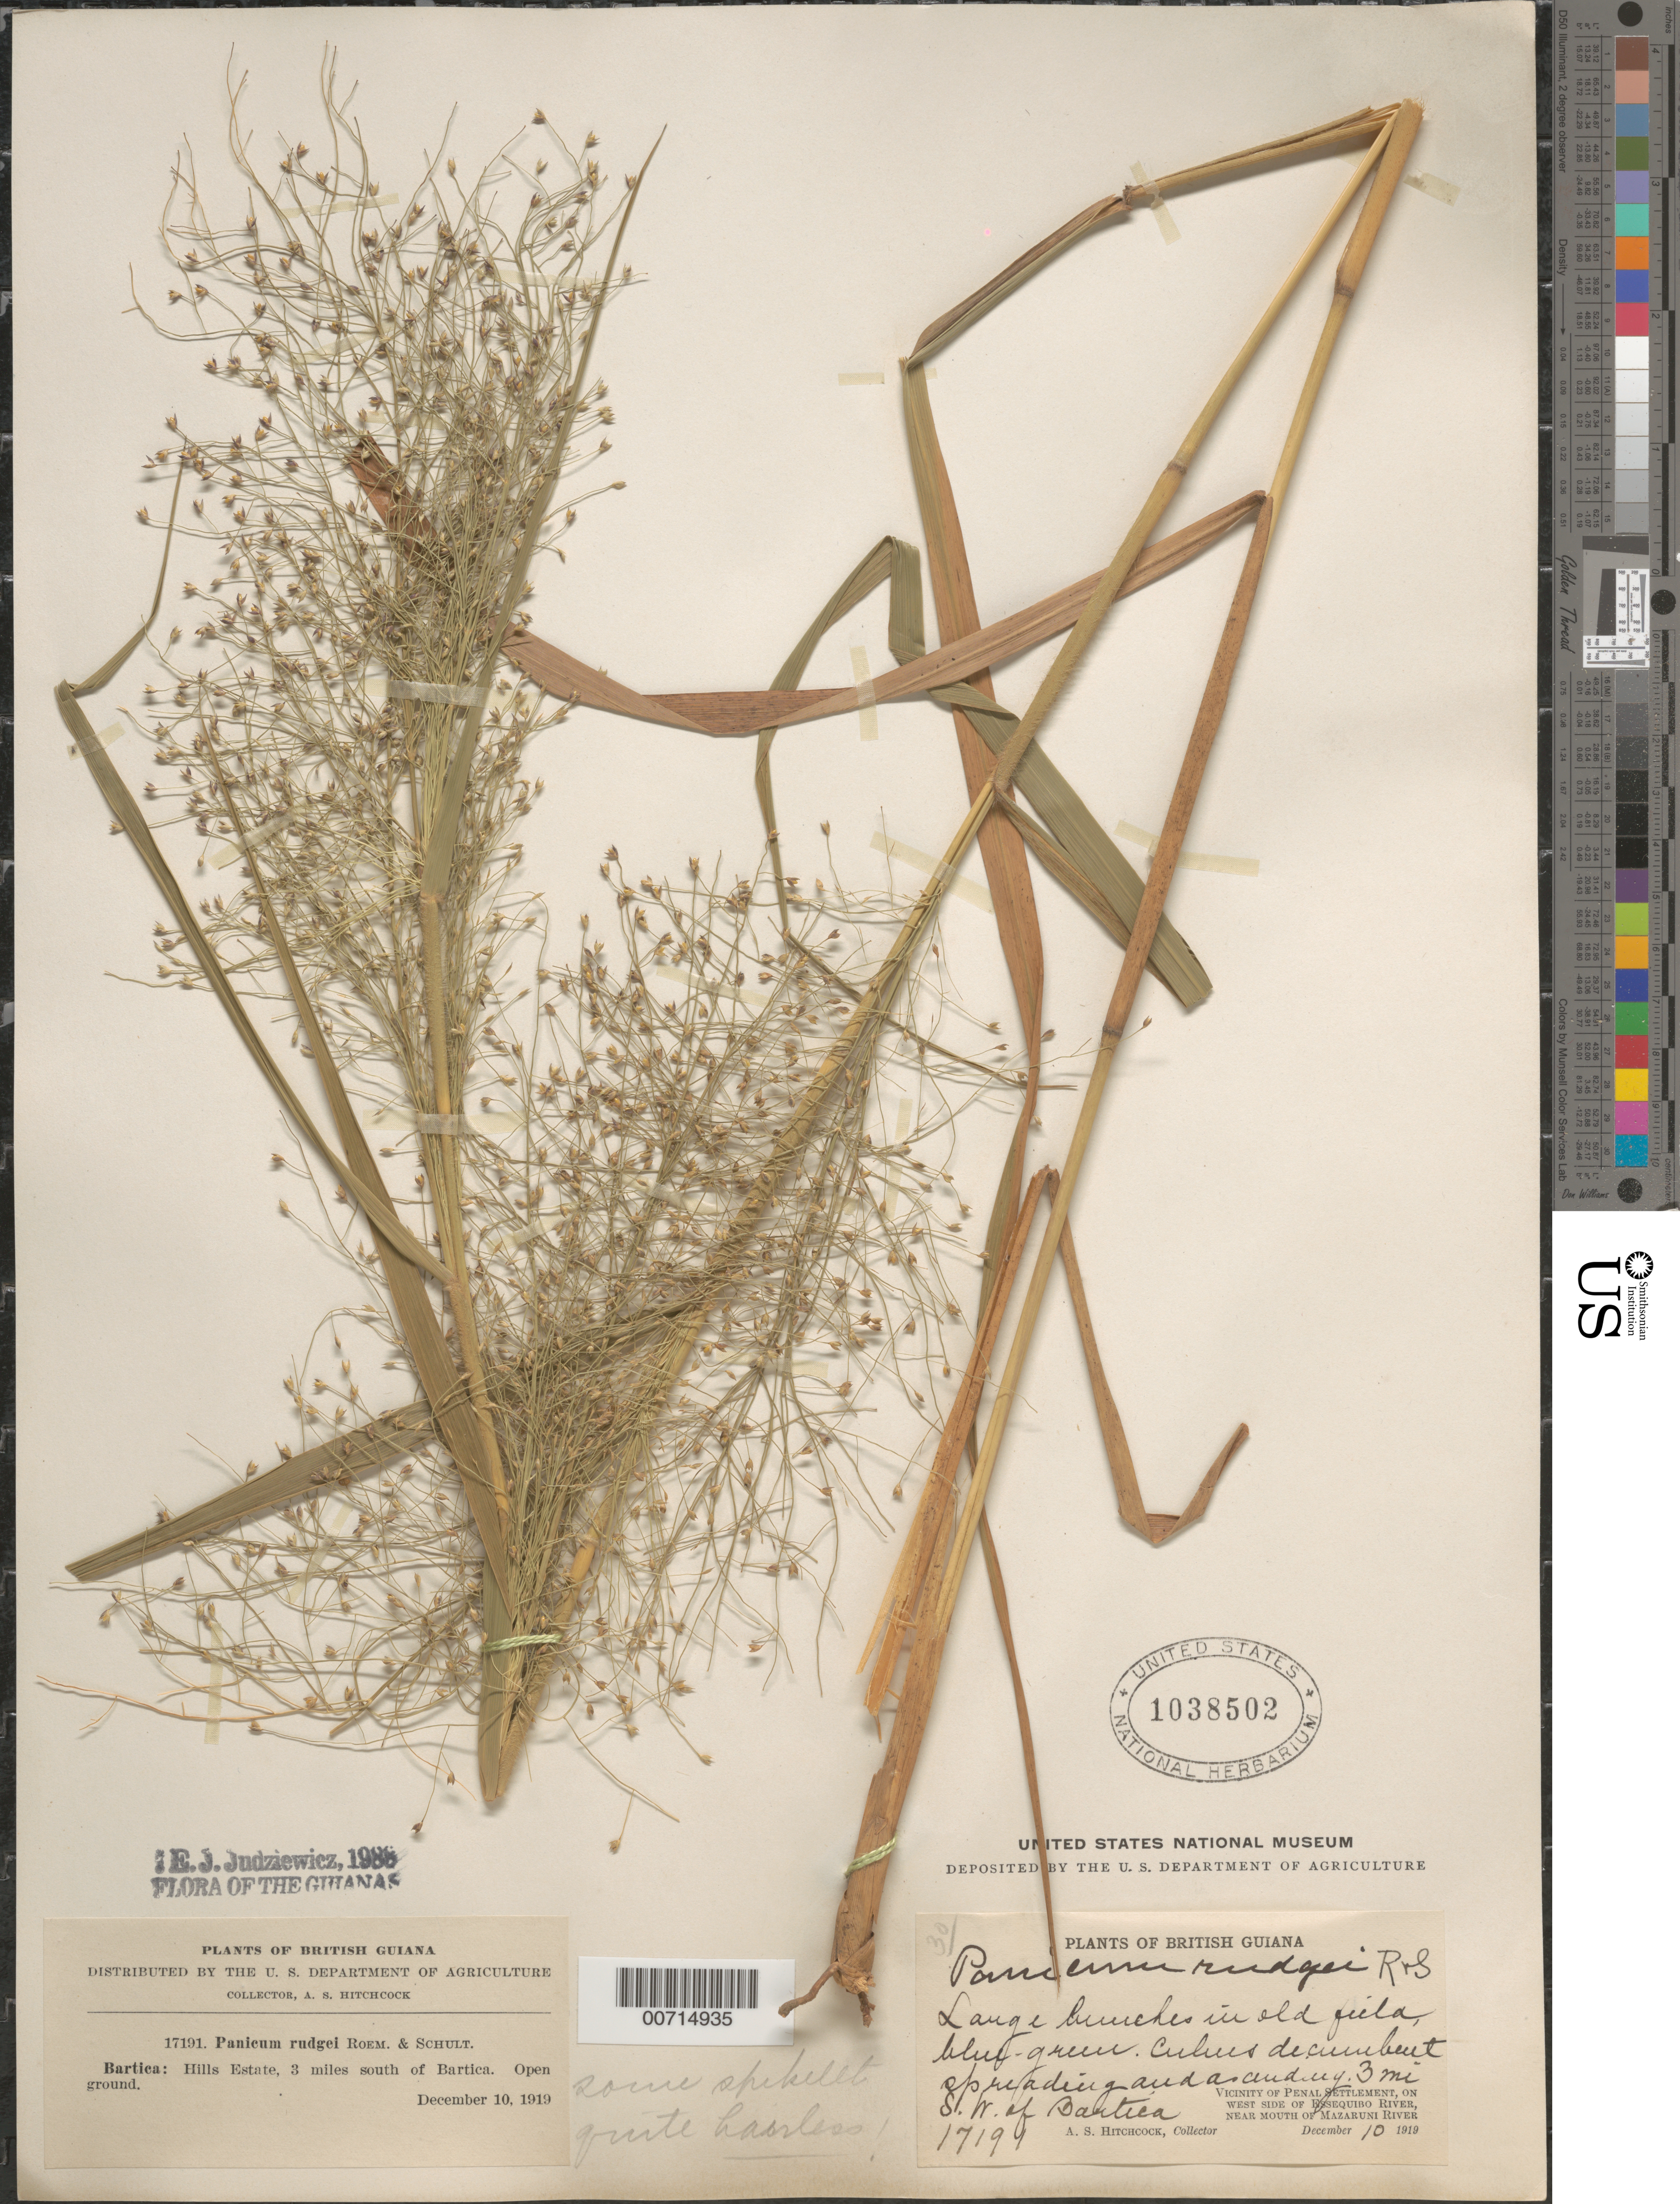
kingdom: Plantae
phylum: Tracheophyta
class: Liliopsida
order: Poales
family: Poaceae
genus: Panicum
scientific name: Panicum rudgei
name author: Roem. & Schult.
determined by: Judziewicz, E. J.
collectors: A. S. Hitchcock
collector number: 17191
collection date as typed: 10-Dec-19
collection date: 1919-12-10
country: Guyana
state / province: Cuyuni-Mazaruni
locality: Penal Settlement, vic., W side of Essequibo River, near mouth of Mazaruni R., 3 mi SW of Bartica, Hill's Estate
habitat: Old field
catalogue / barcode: US 1038502